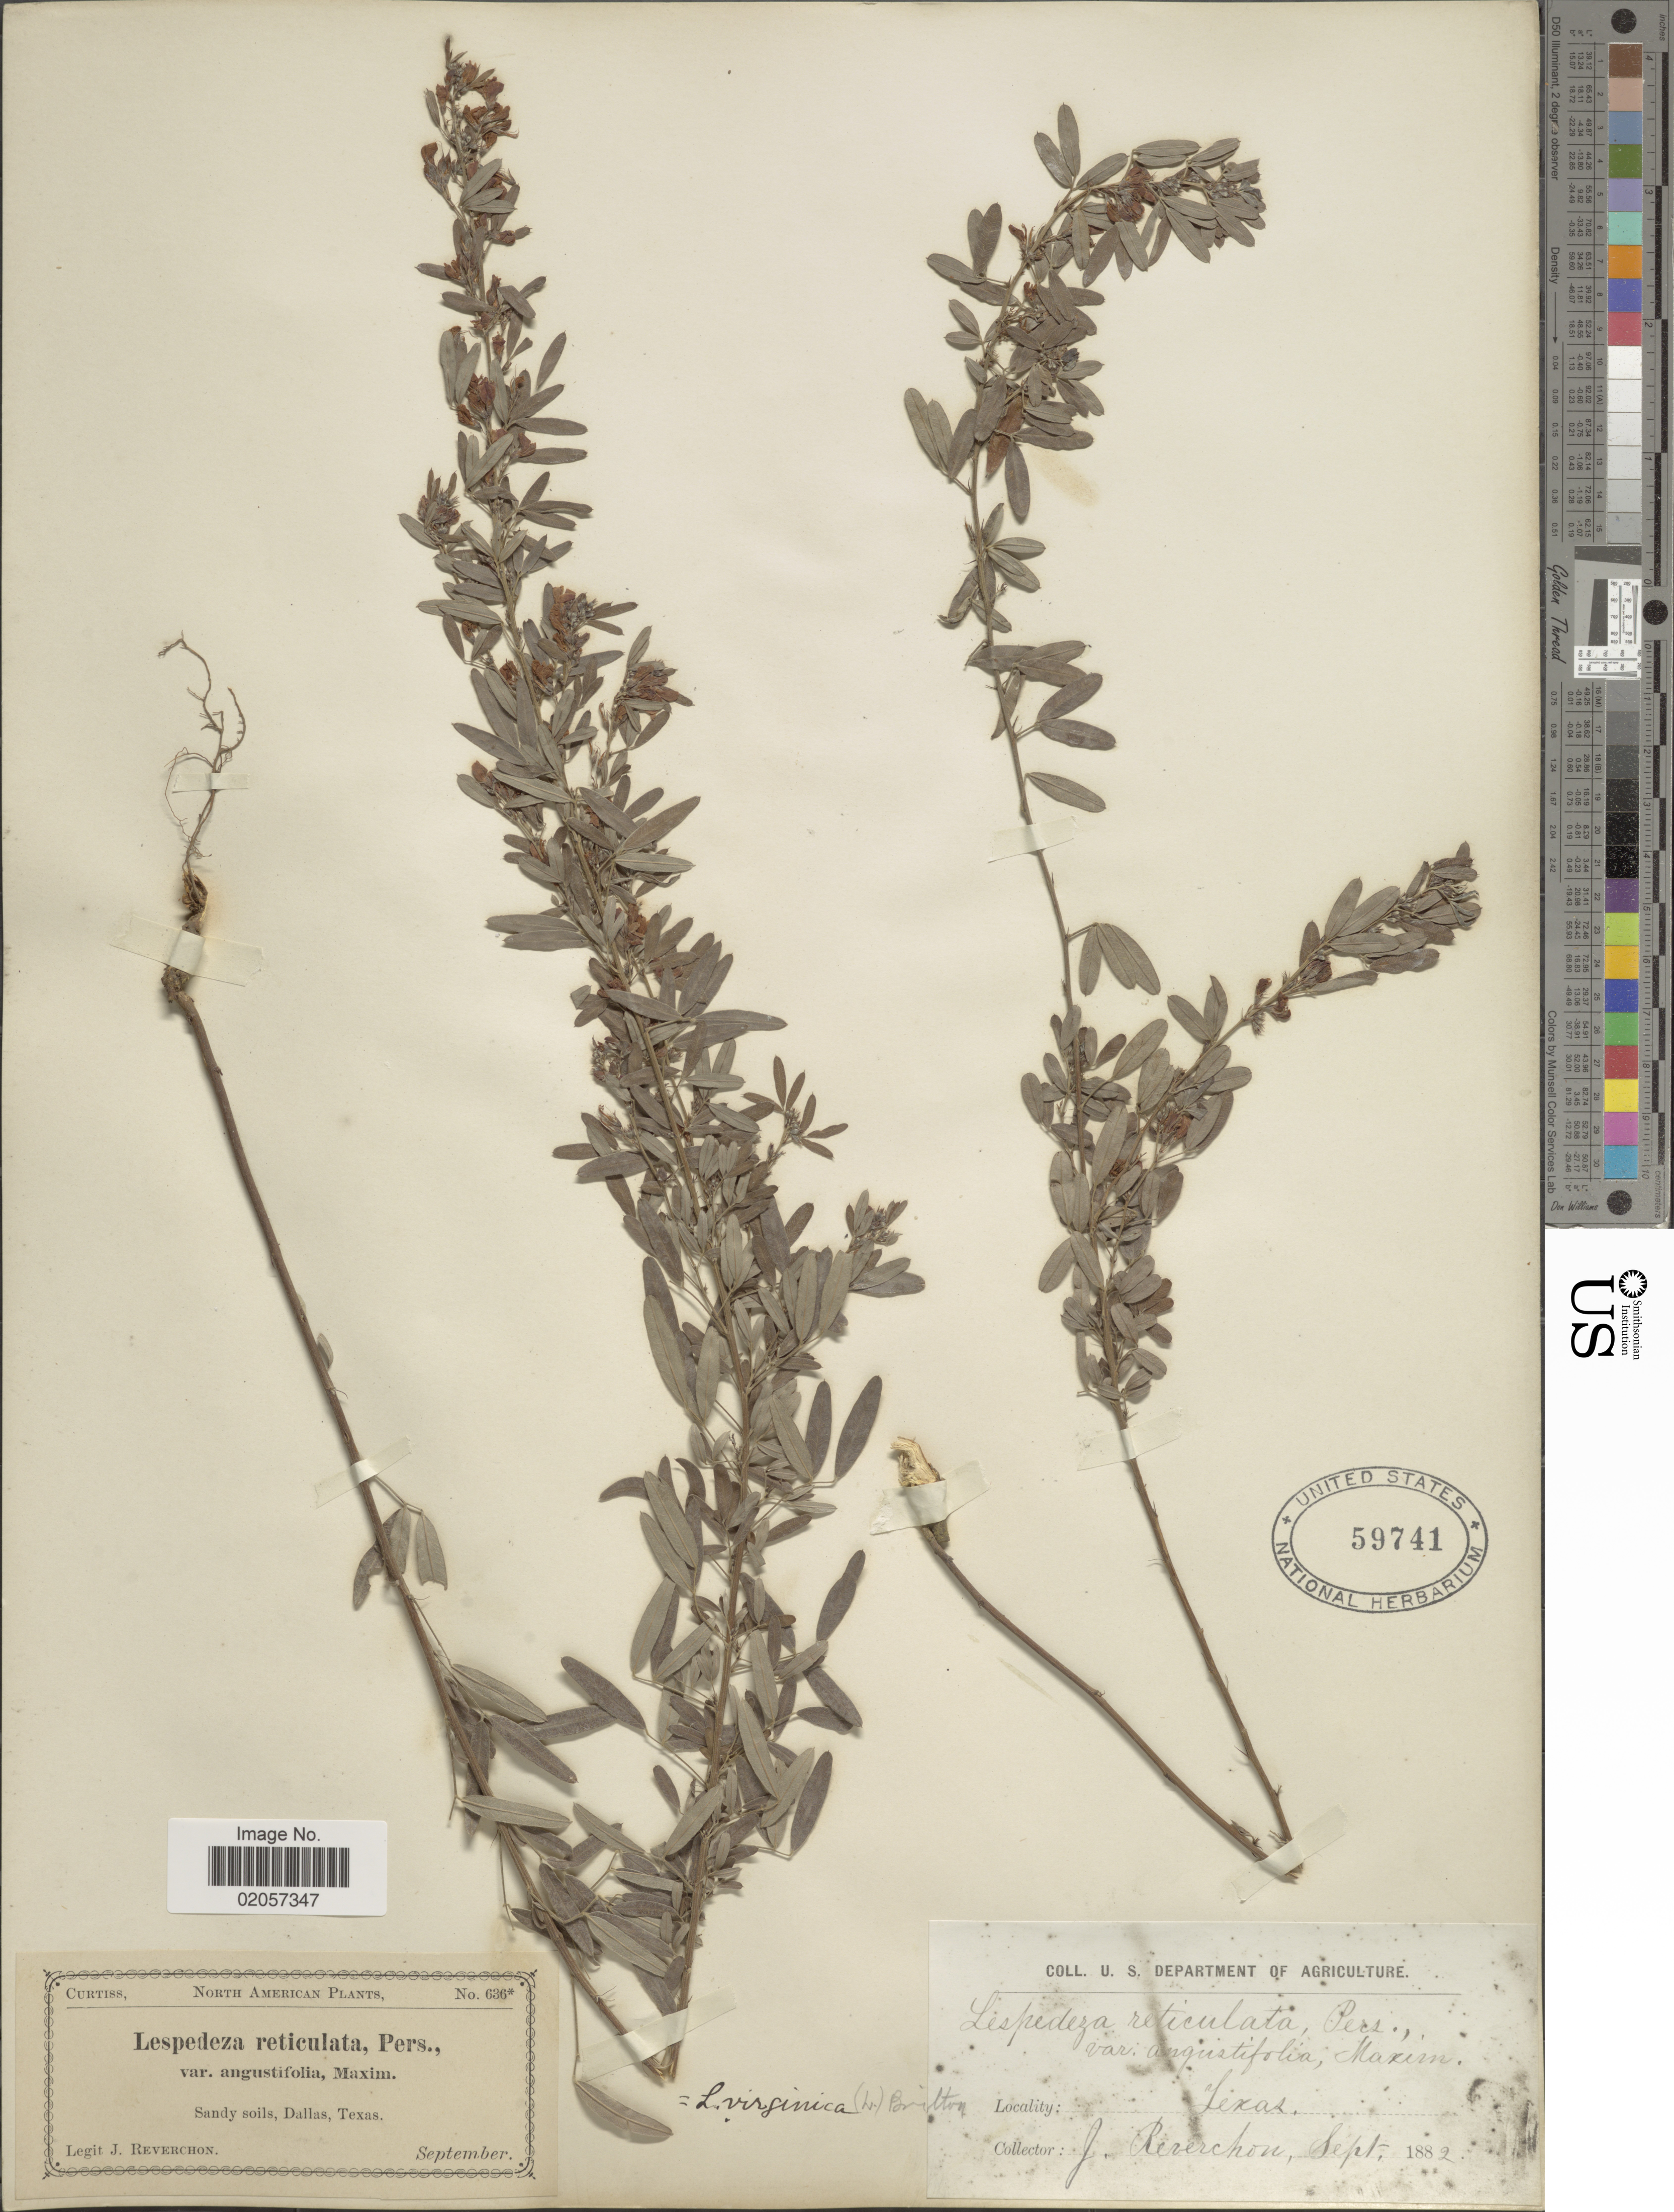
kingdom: Plantae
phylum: Tracheophyta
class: Magnoliopsida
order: Fabales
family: Fabaceae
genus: Lespedeza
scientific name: Lespedeza virginica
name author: (L.) Britton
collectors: J. Reverchon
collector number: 636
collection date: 1882-09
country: United States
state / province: Texas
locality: Texas. Sandy soils, Dallas, Texas.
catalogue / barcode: US 59741